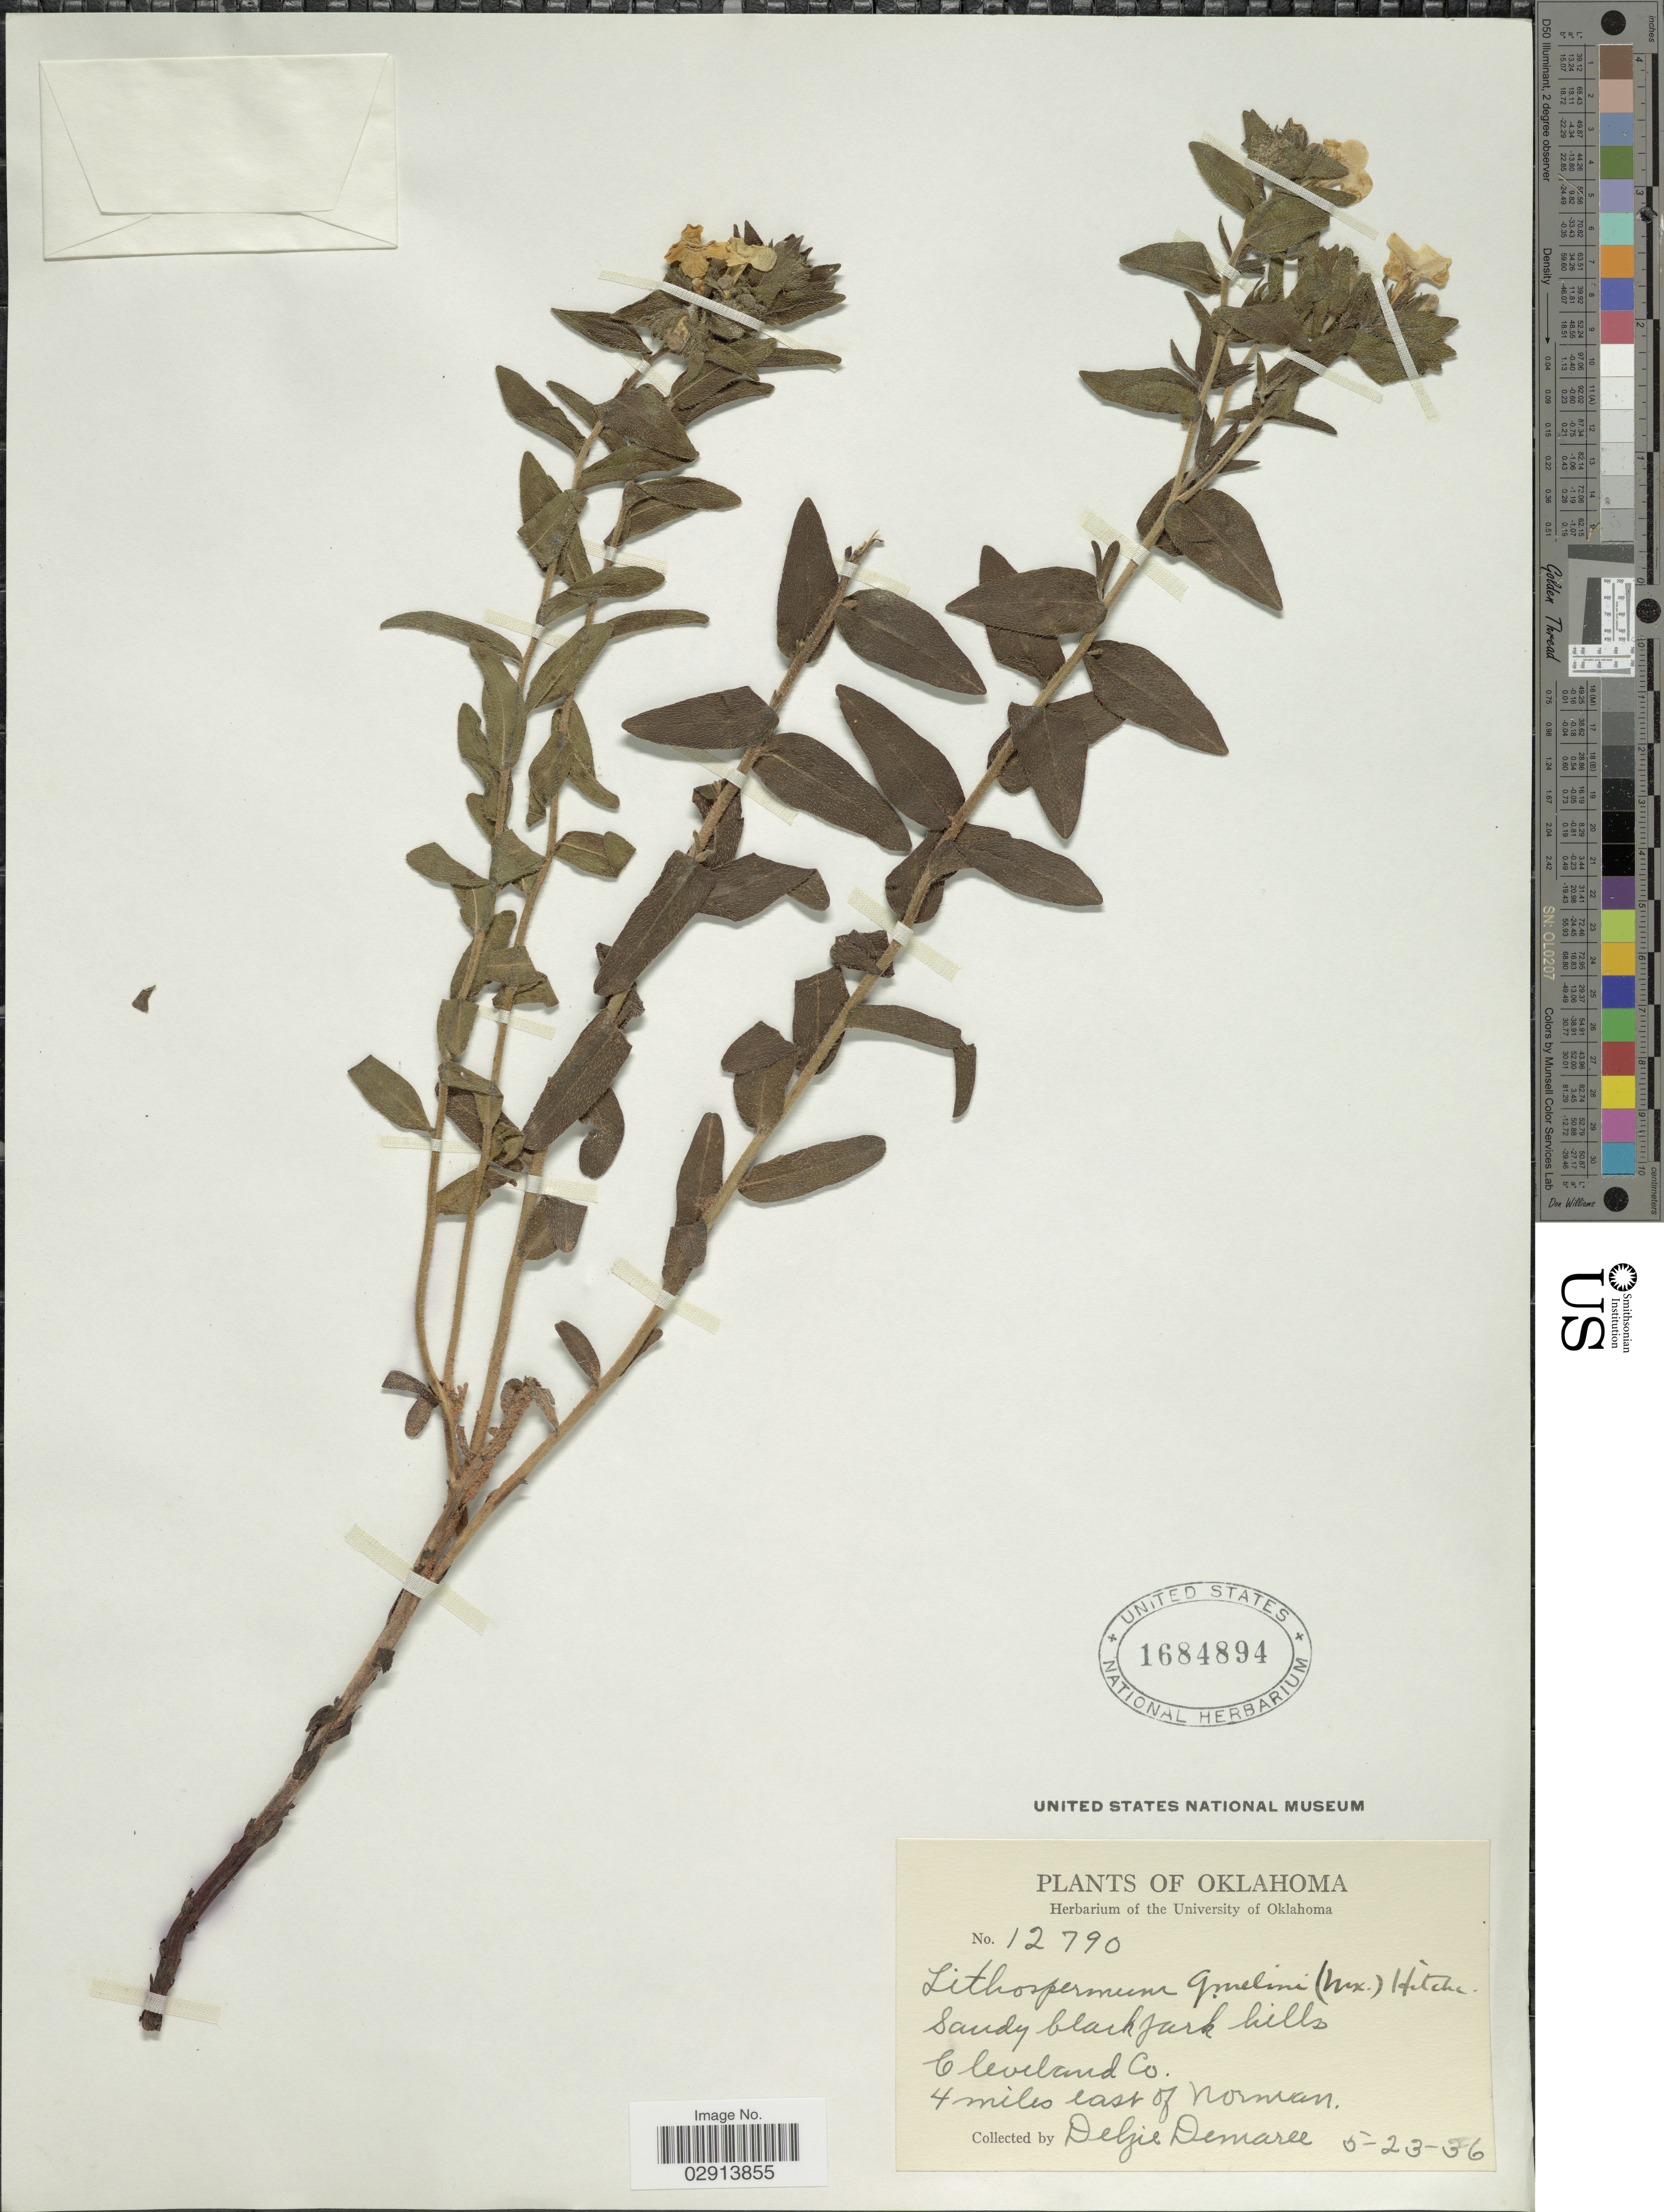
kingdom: Plantae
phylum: Tracheophyta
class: Magnoliopsida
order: Boraginales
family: Boraginaceae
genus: Lithospermum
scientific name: Lithospermum caroliniense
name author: (J.F. Gmel.) MacMill.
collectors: D. Demaree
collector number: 12790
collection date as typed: Transcribed d/m/y: 23/5/36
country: United States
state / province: Oklahoma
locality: Sandy black park hills. Cleveland Co. 4 miles east of Norman.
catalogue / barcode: US 1684894